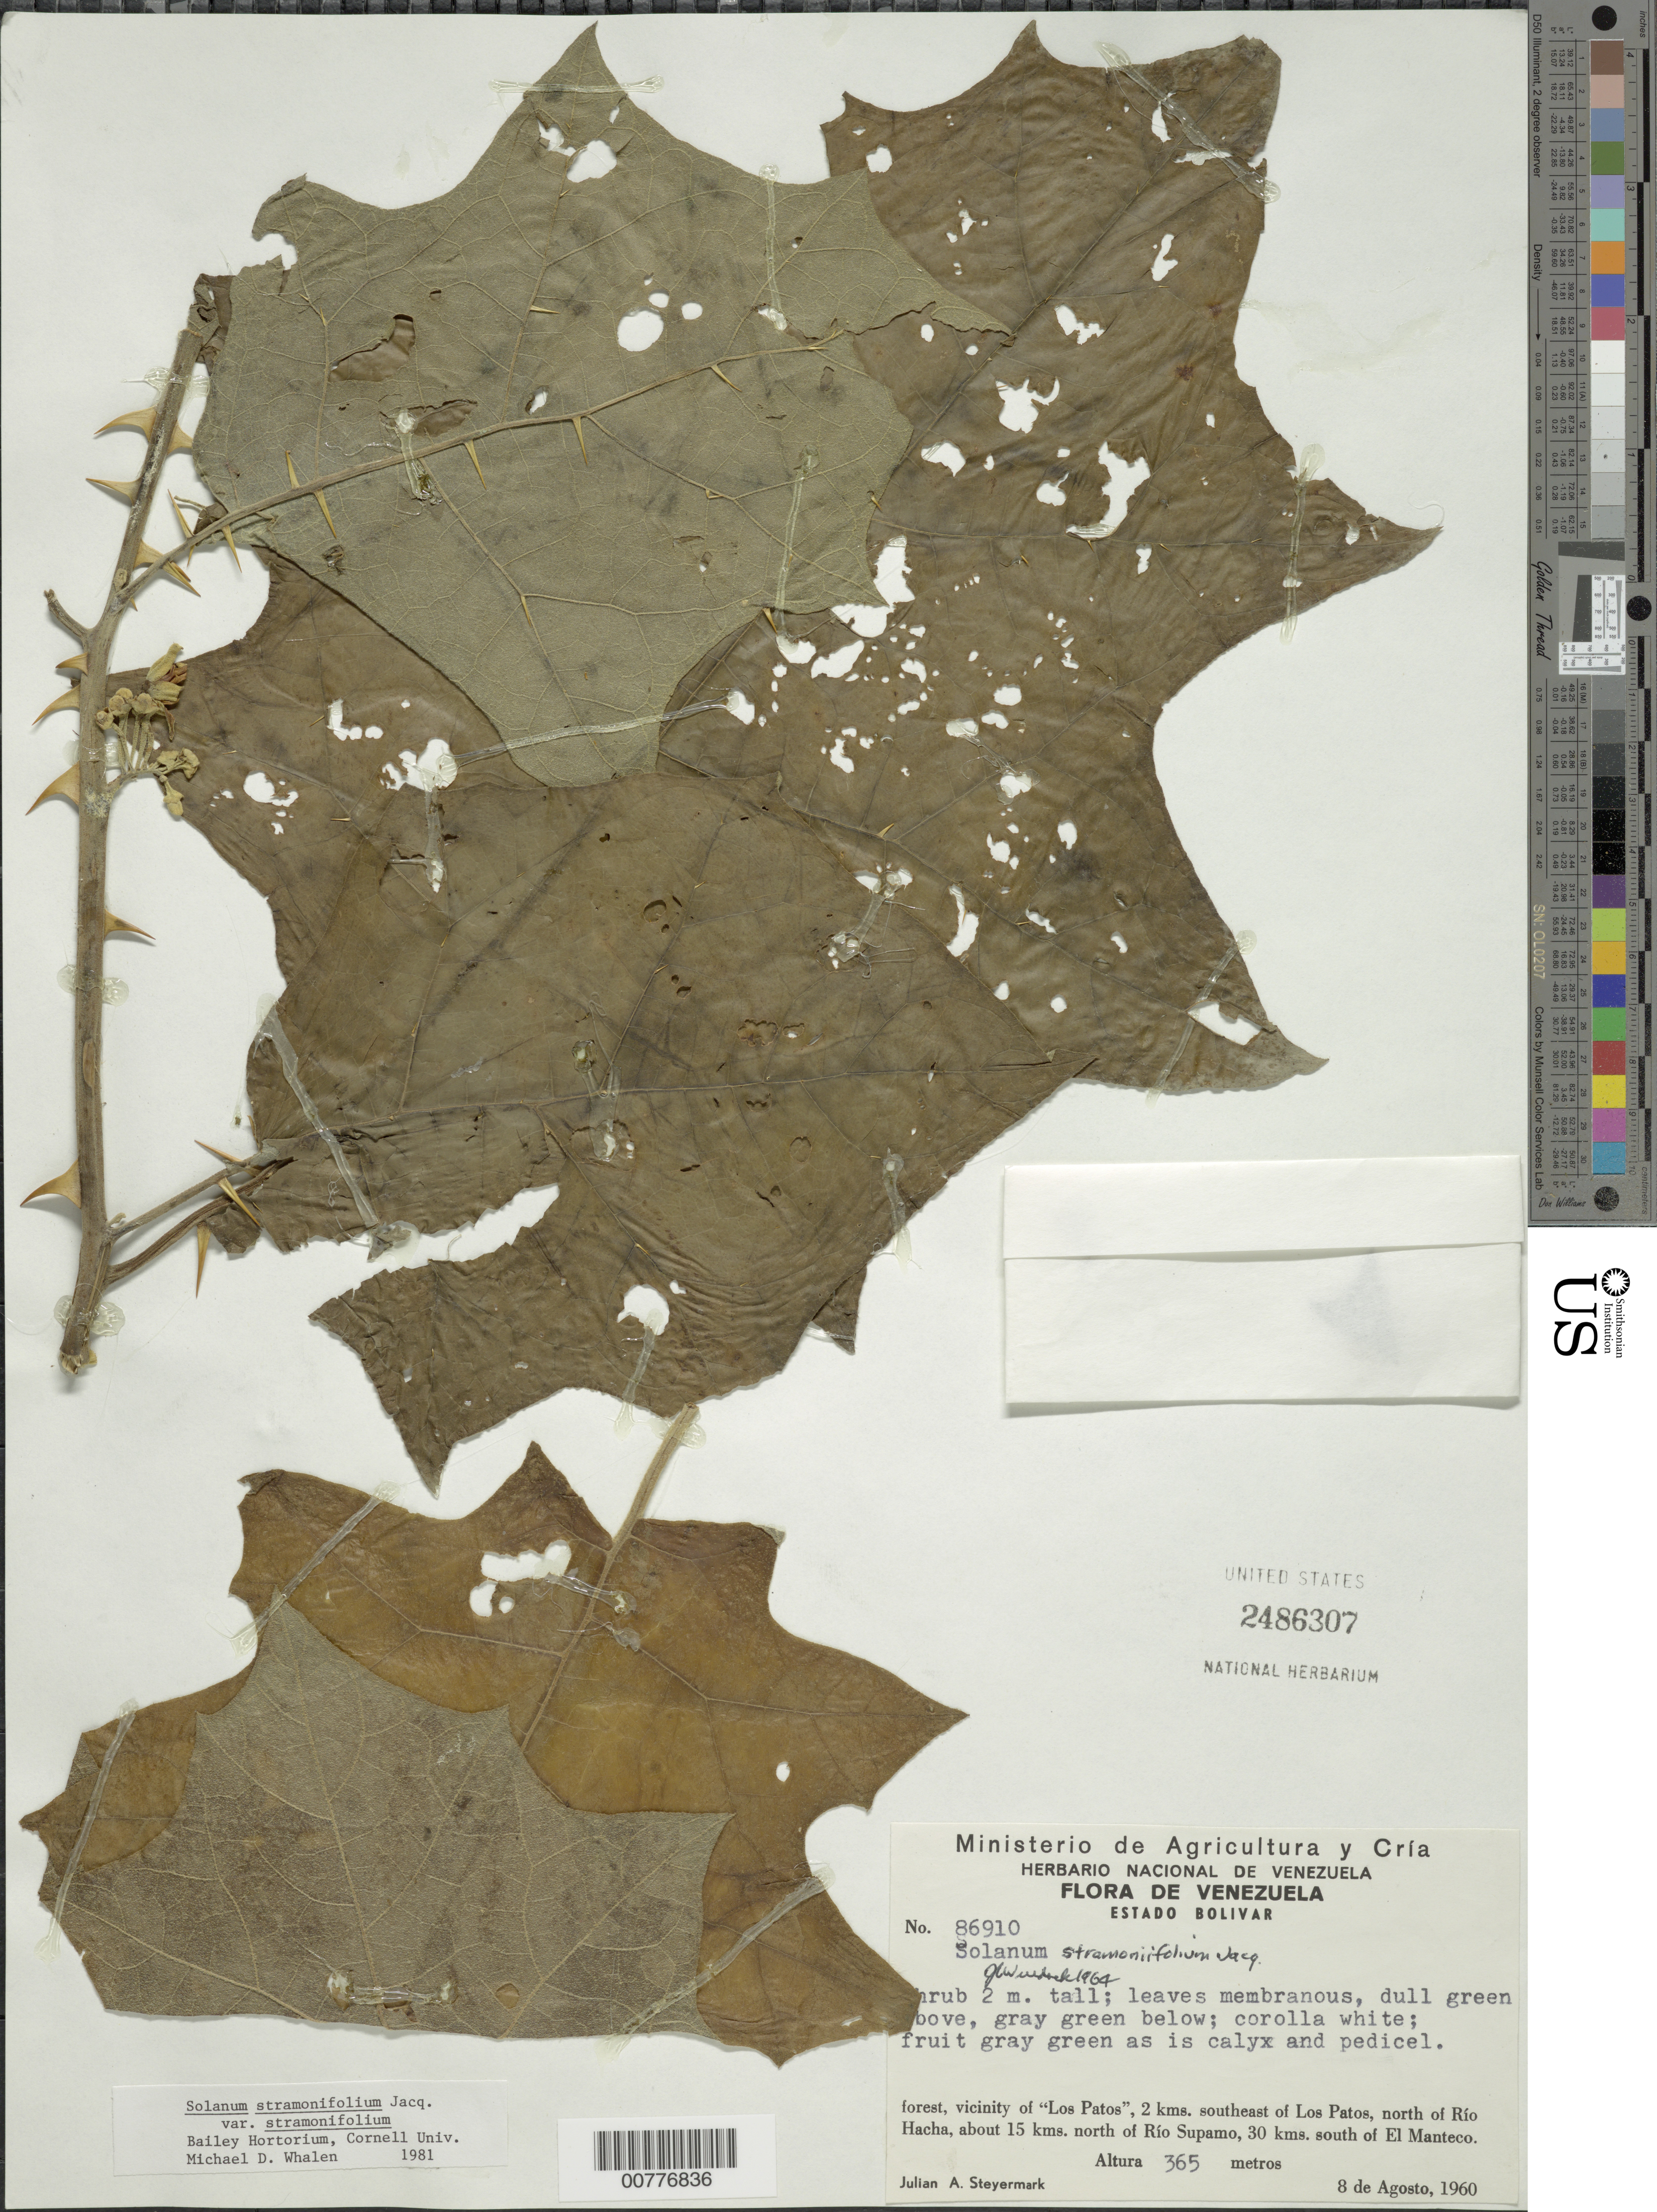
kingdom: Plantae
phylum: Tracheophyta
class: Magnoliopsida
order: Solanales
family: Solanaceae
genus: Solanum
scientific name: Solanum stramoniifolium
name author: Jacq.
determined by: Whalen, M. D.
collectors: J. Steyermark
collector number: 86910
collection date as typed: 8 Aug 1960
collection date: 1960-08-08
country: Venezuela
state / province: Bolívar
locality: Los Patos, 2 km SE of, N of Río Hacha, 15 km N of Río Supamo, 30 km south of El Manteco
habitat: Forest.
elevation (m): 365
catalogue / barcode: US 2486307